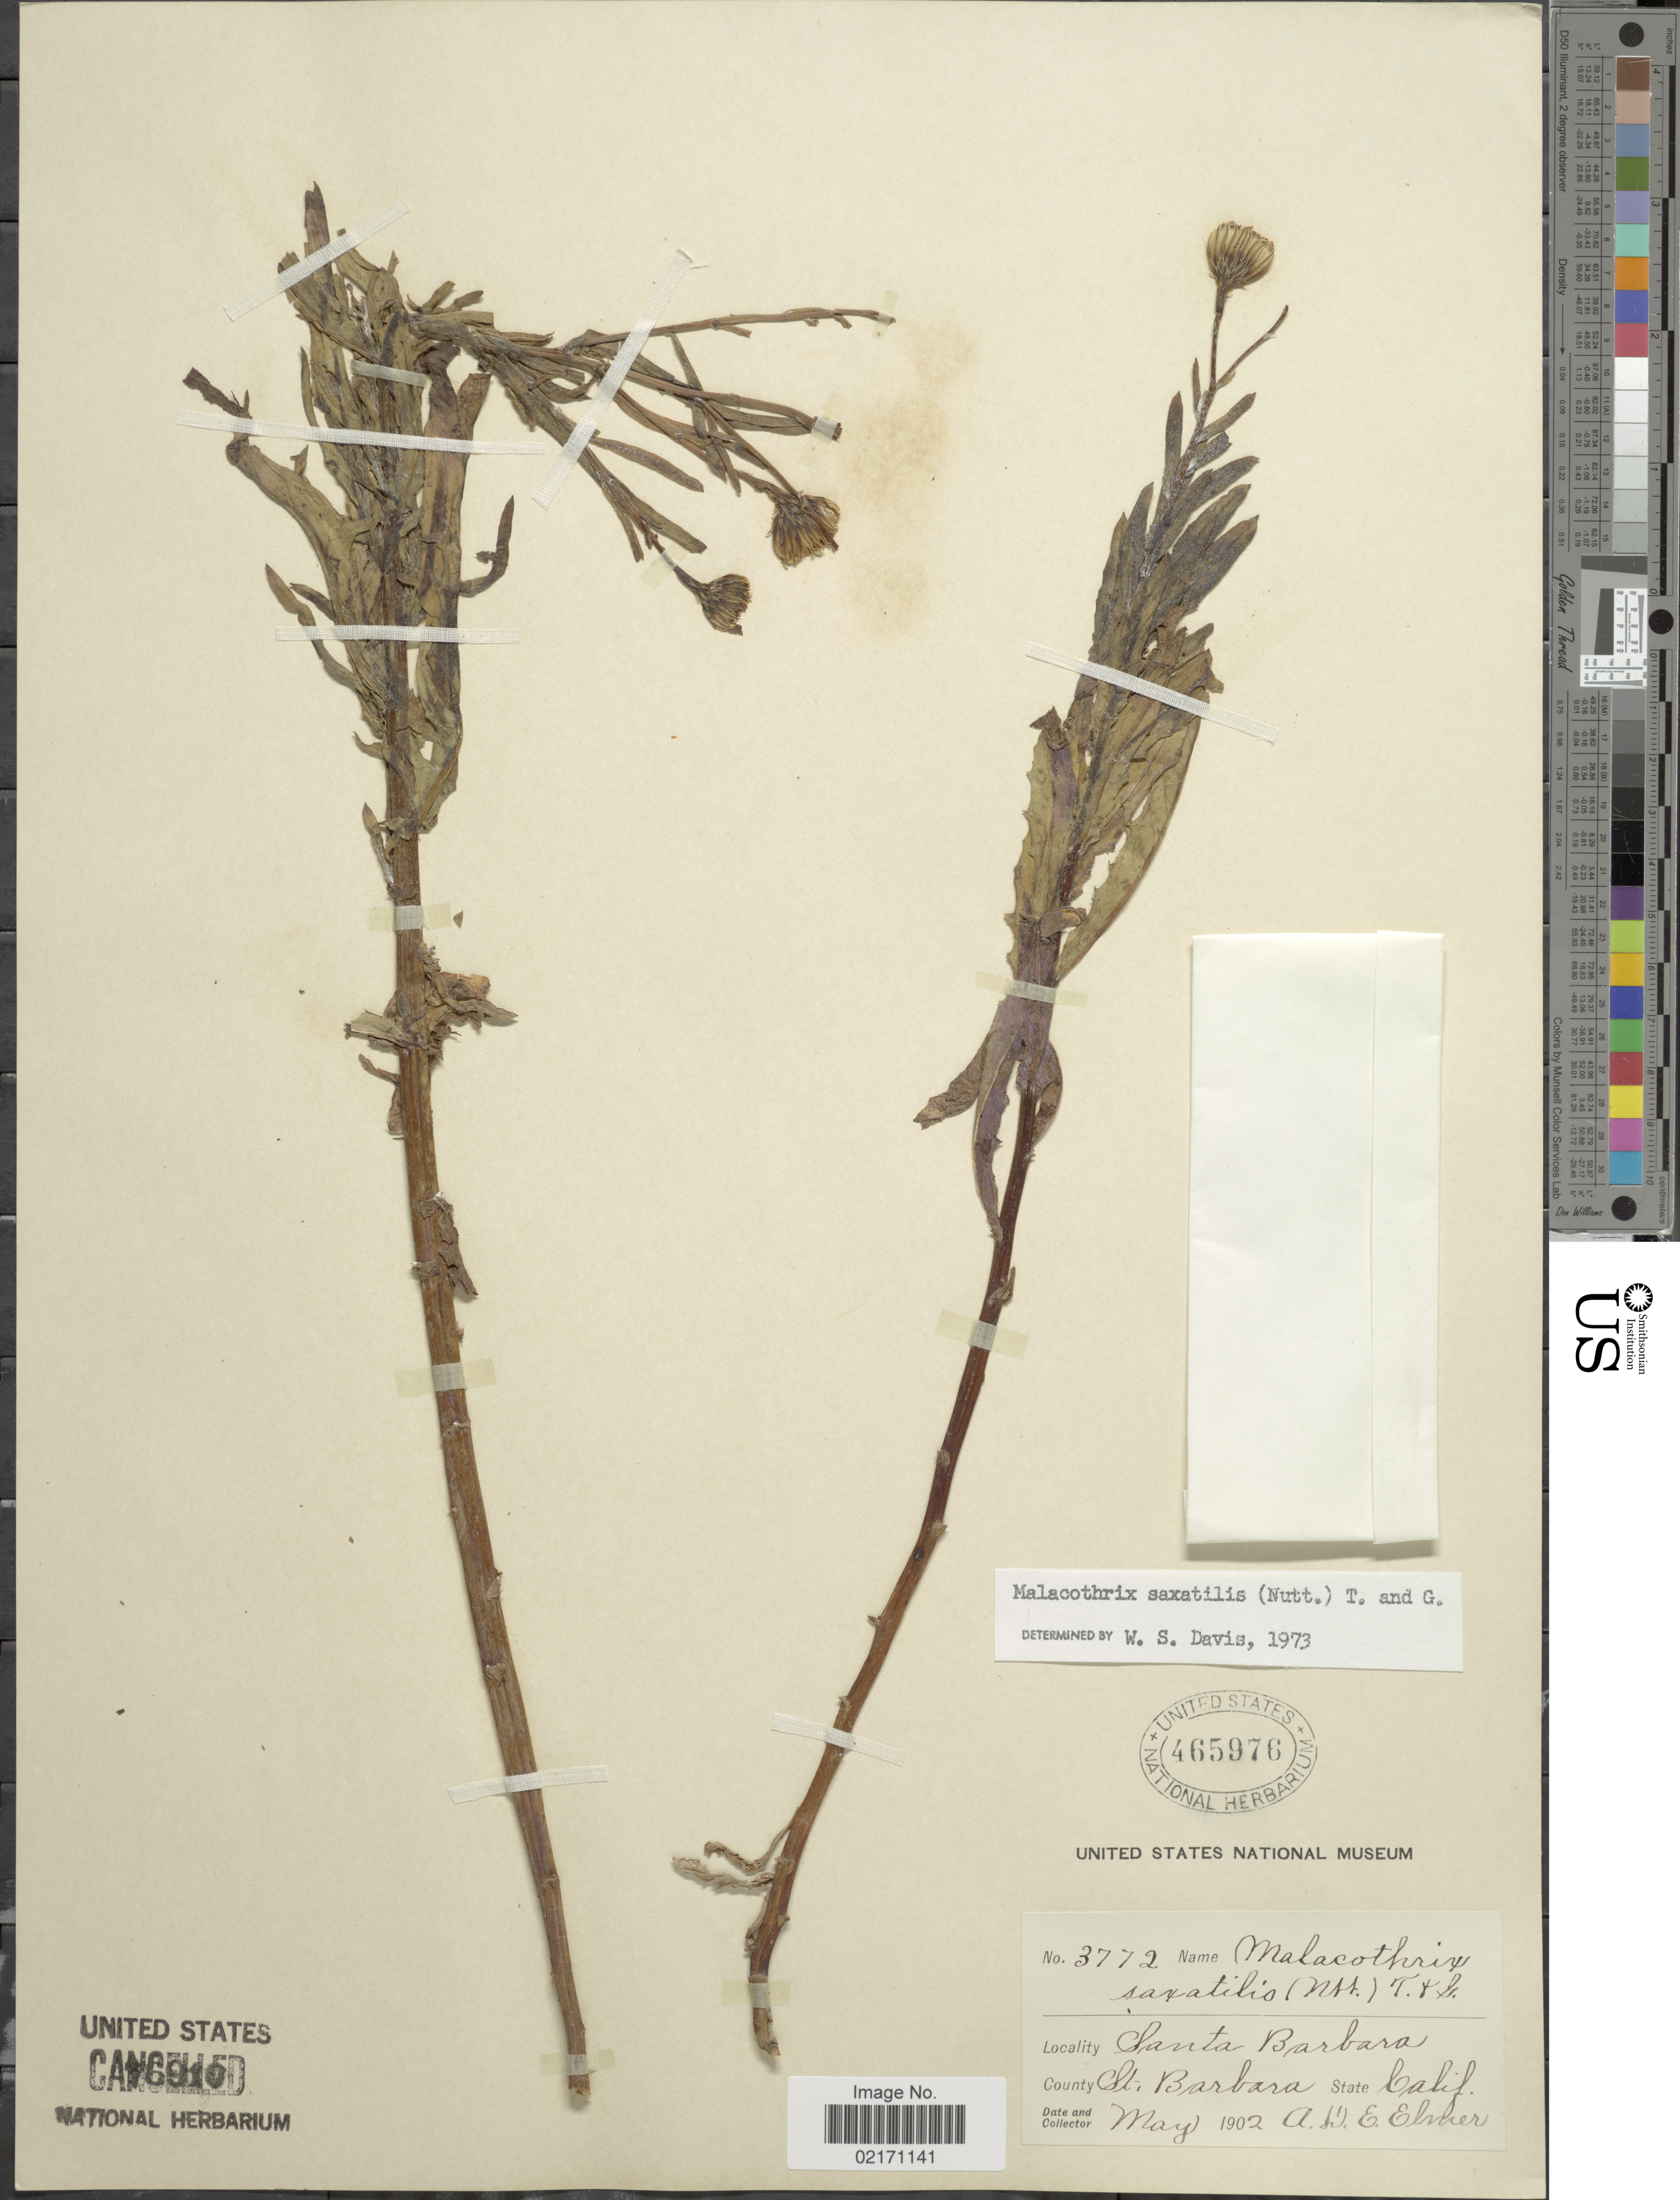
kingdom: Plantae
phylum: Tracheophyta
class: Magnoliopsida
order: Asterales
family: Asteraceae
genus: Malacothrix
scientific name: Malacothrix saxatilis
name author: Torr. & A. Gray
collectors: A. D. E. Elmer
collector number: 3772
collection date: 1902-05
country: United States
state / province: California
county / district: Santa Barbara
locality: Santa Barbara, County St. Barbara, State Calif.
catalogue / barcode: US 465976